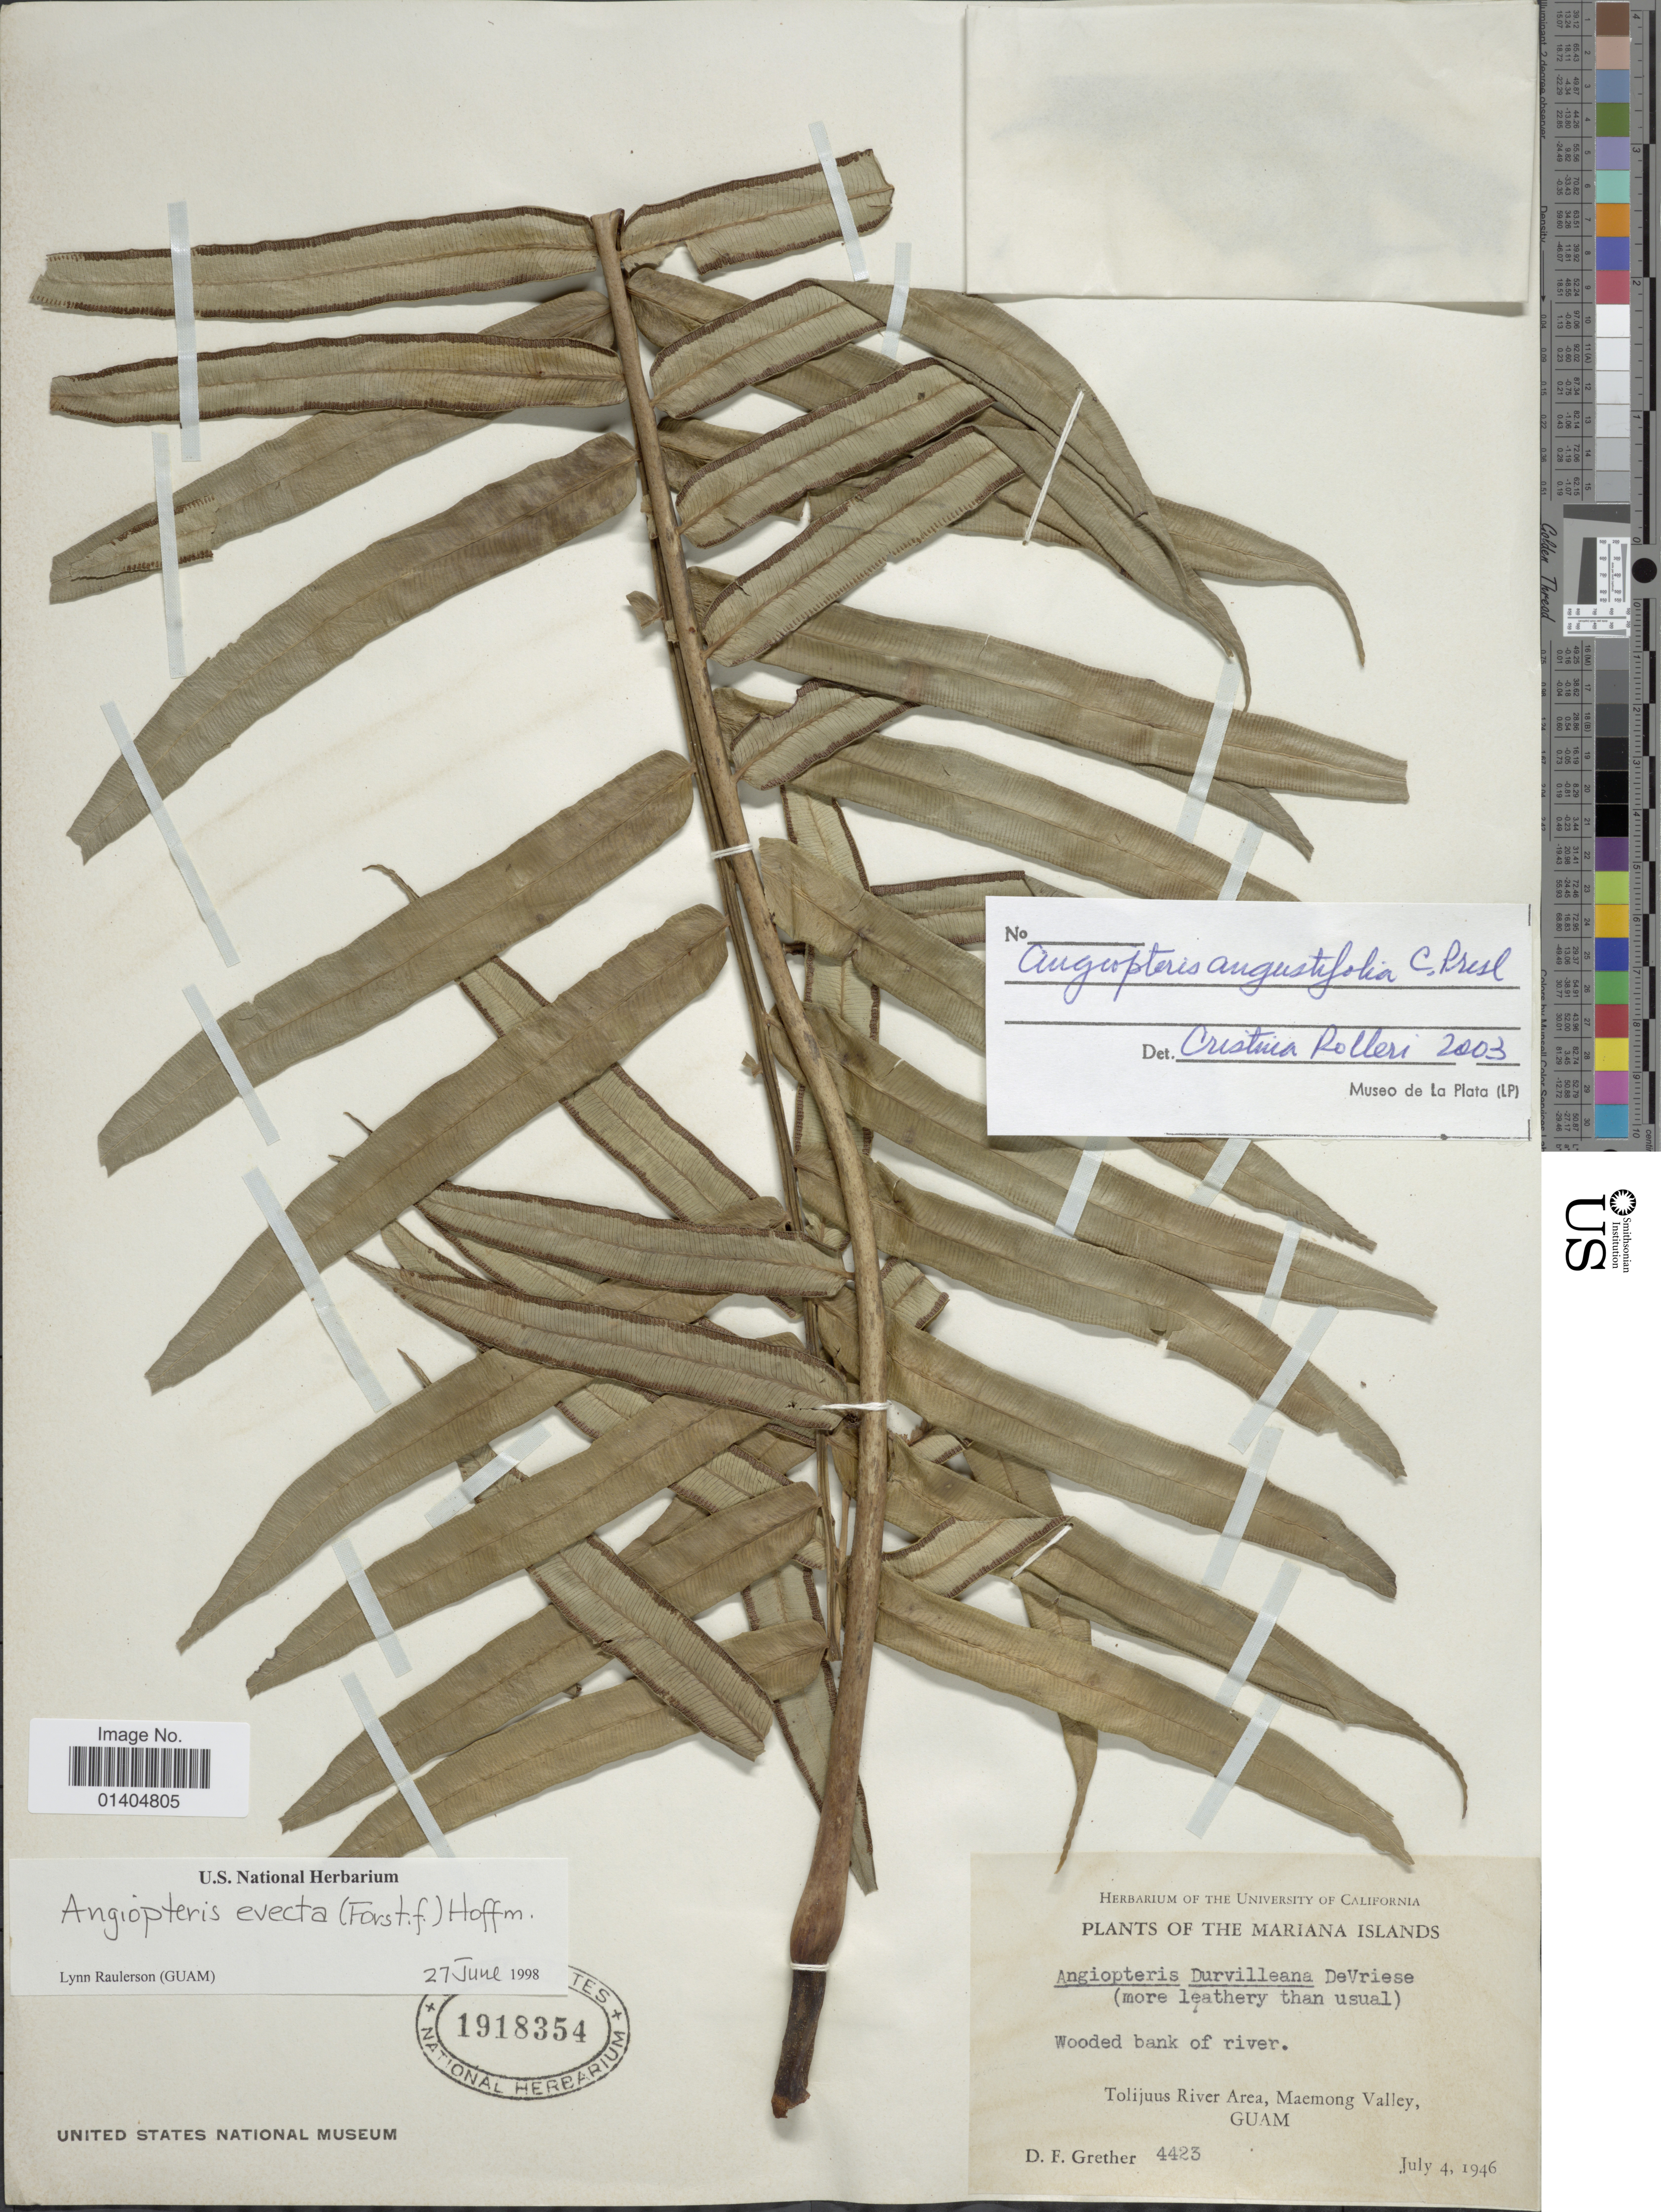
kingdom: Plantae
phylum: Tracheophyta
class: Polypodiopsida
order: Marattiales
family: Marattiaceae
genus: Angiopteris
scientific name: Angiopteris angustifolia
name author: C. Presl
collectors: D. F. Grether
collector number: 4423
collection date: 1946-07-04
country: Guam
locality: Wooded bank of river. Tolijuus River Area, Maemong Valley Guam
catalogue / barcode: US 1918354